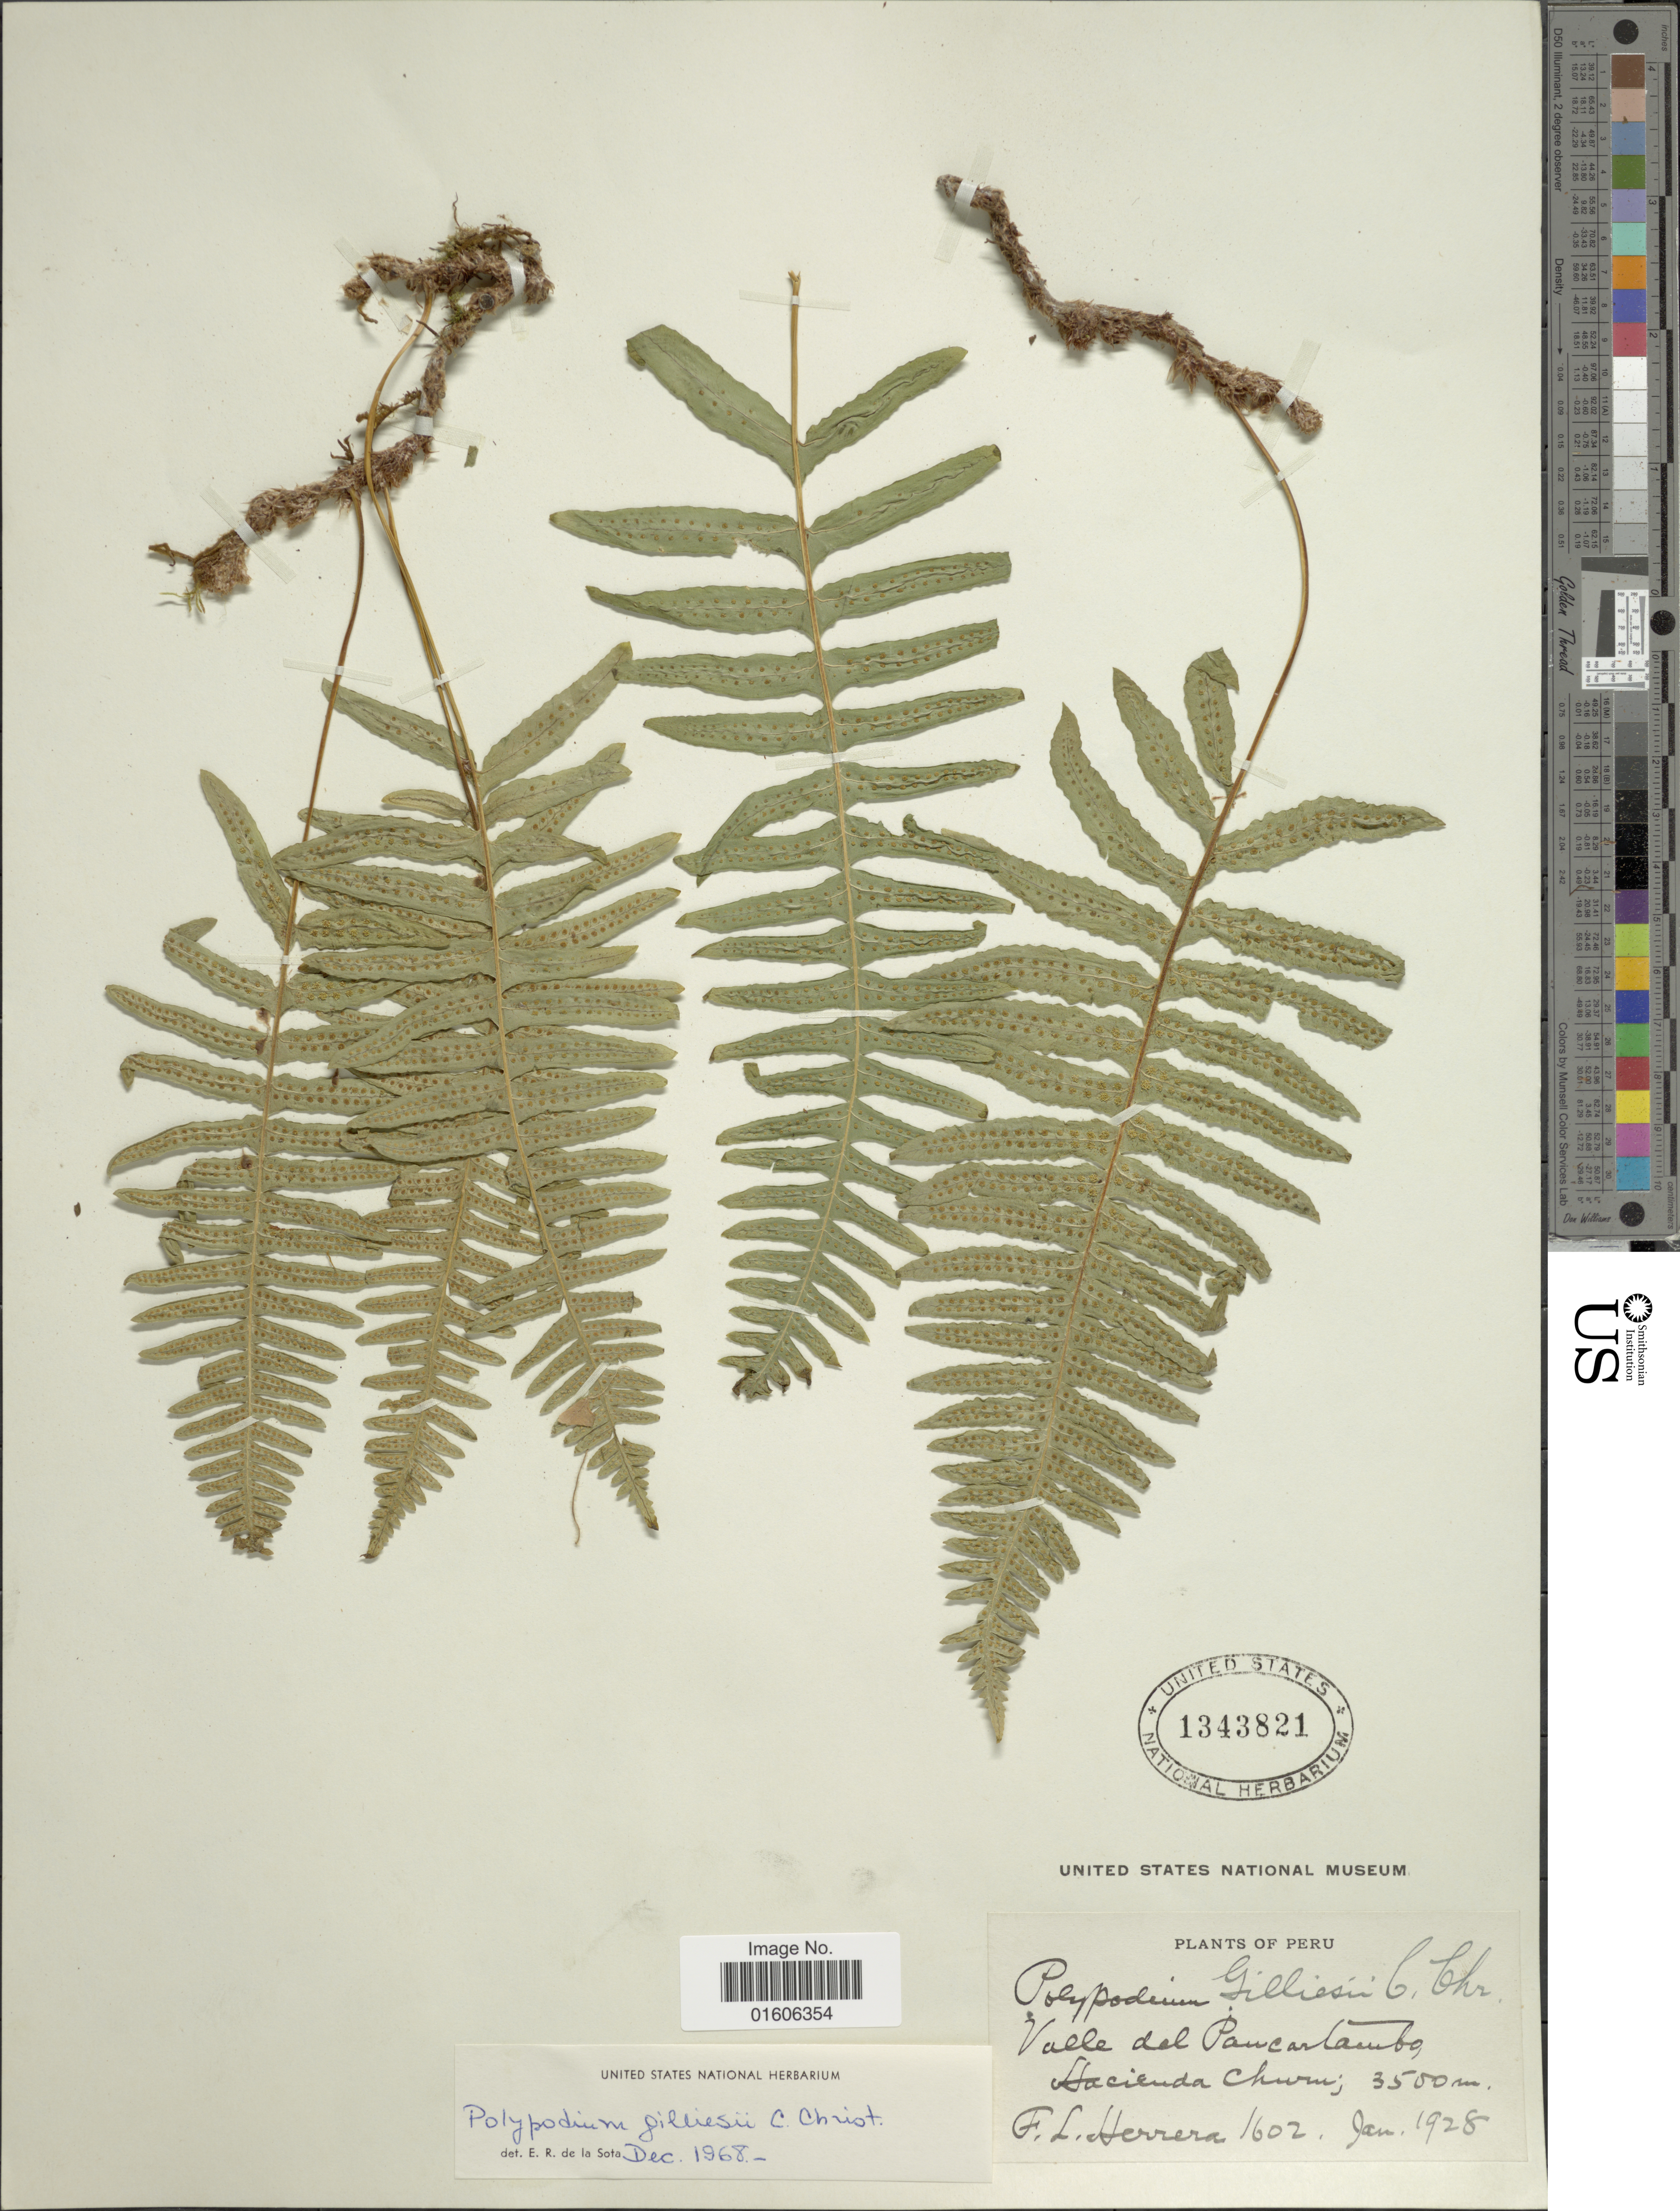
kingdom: Plantae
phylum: Tracheophyta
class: Polypodiopsida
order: Polypodiales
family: Polypodiaceae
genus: Serpocaulon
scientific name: Serpocaulon gilliesii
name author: (C. Chr.) A.R. Sm.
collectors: F. L. Herrera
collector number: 1602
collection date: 1928-01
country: Peru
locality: Valle del Pancartambo, Hacienda Churu.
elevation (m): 3500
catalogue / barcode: US 1343821